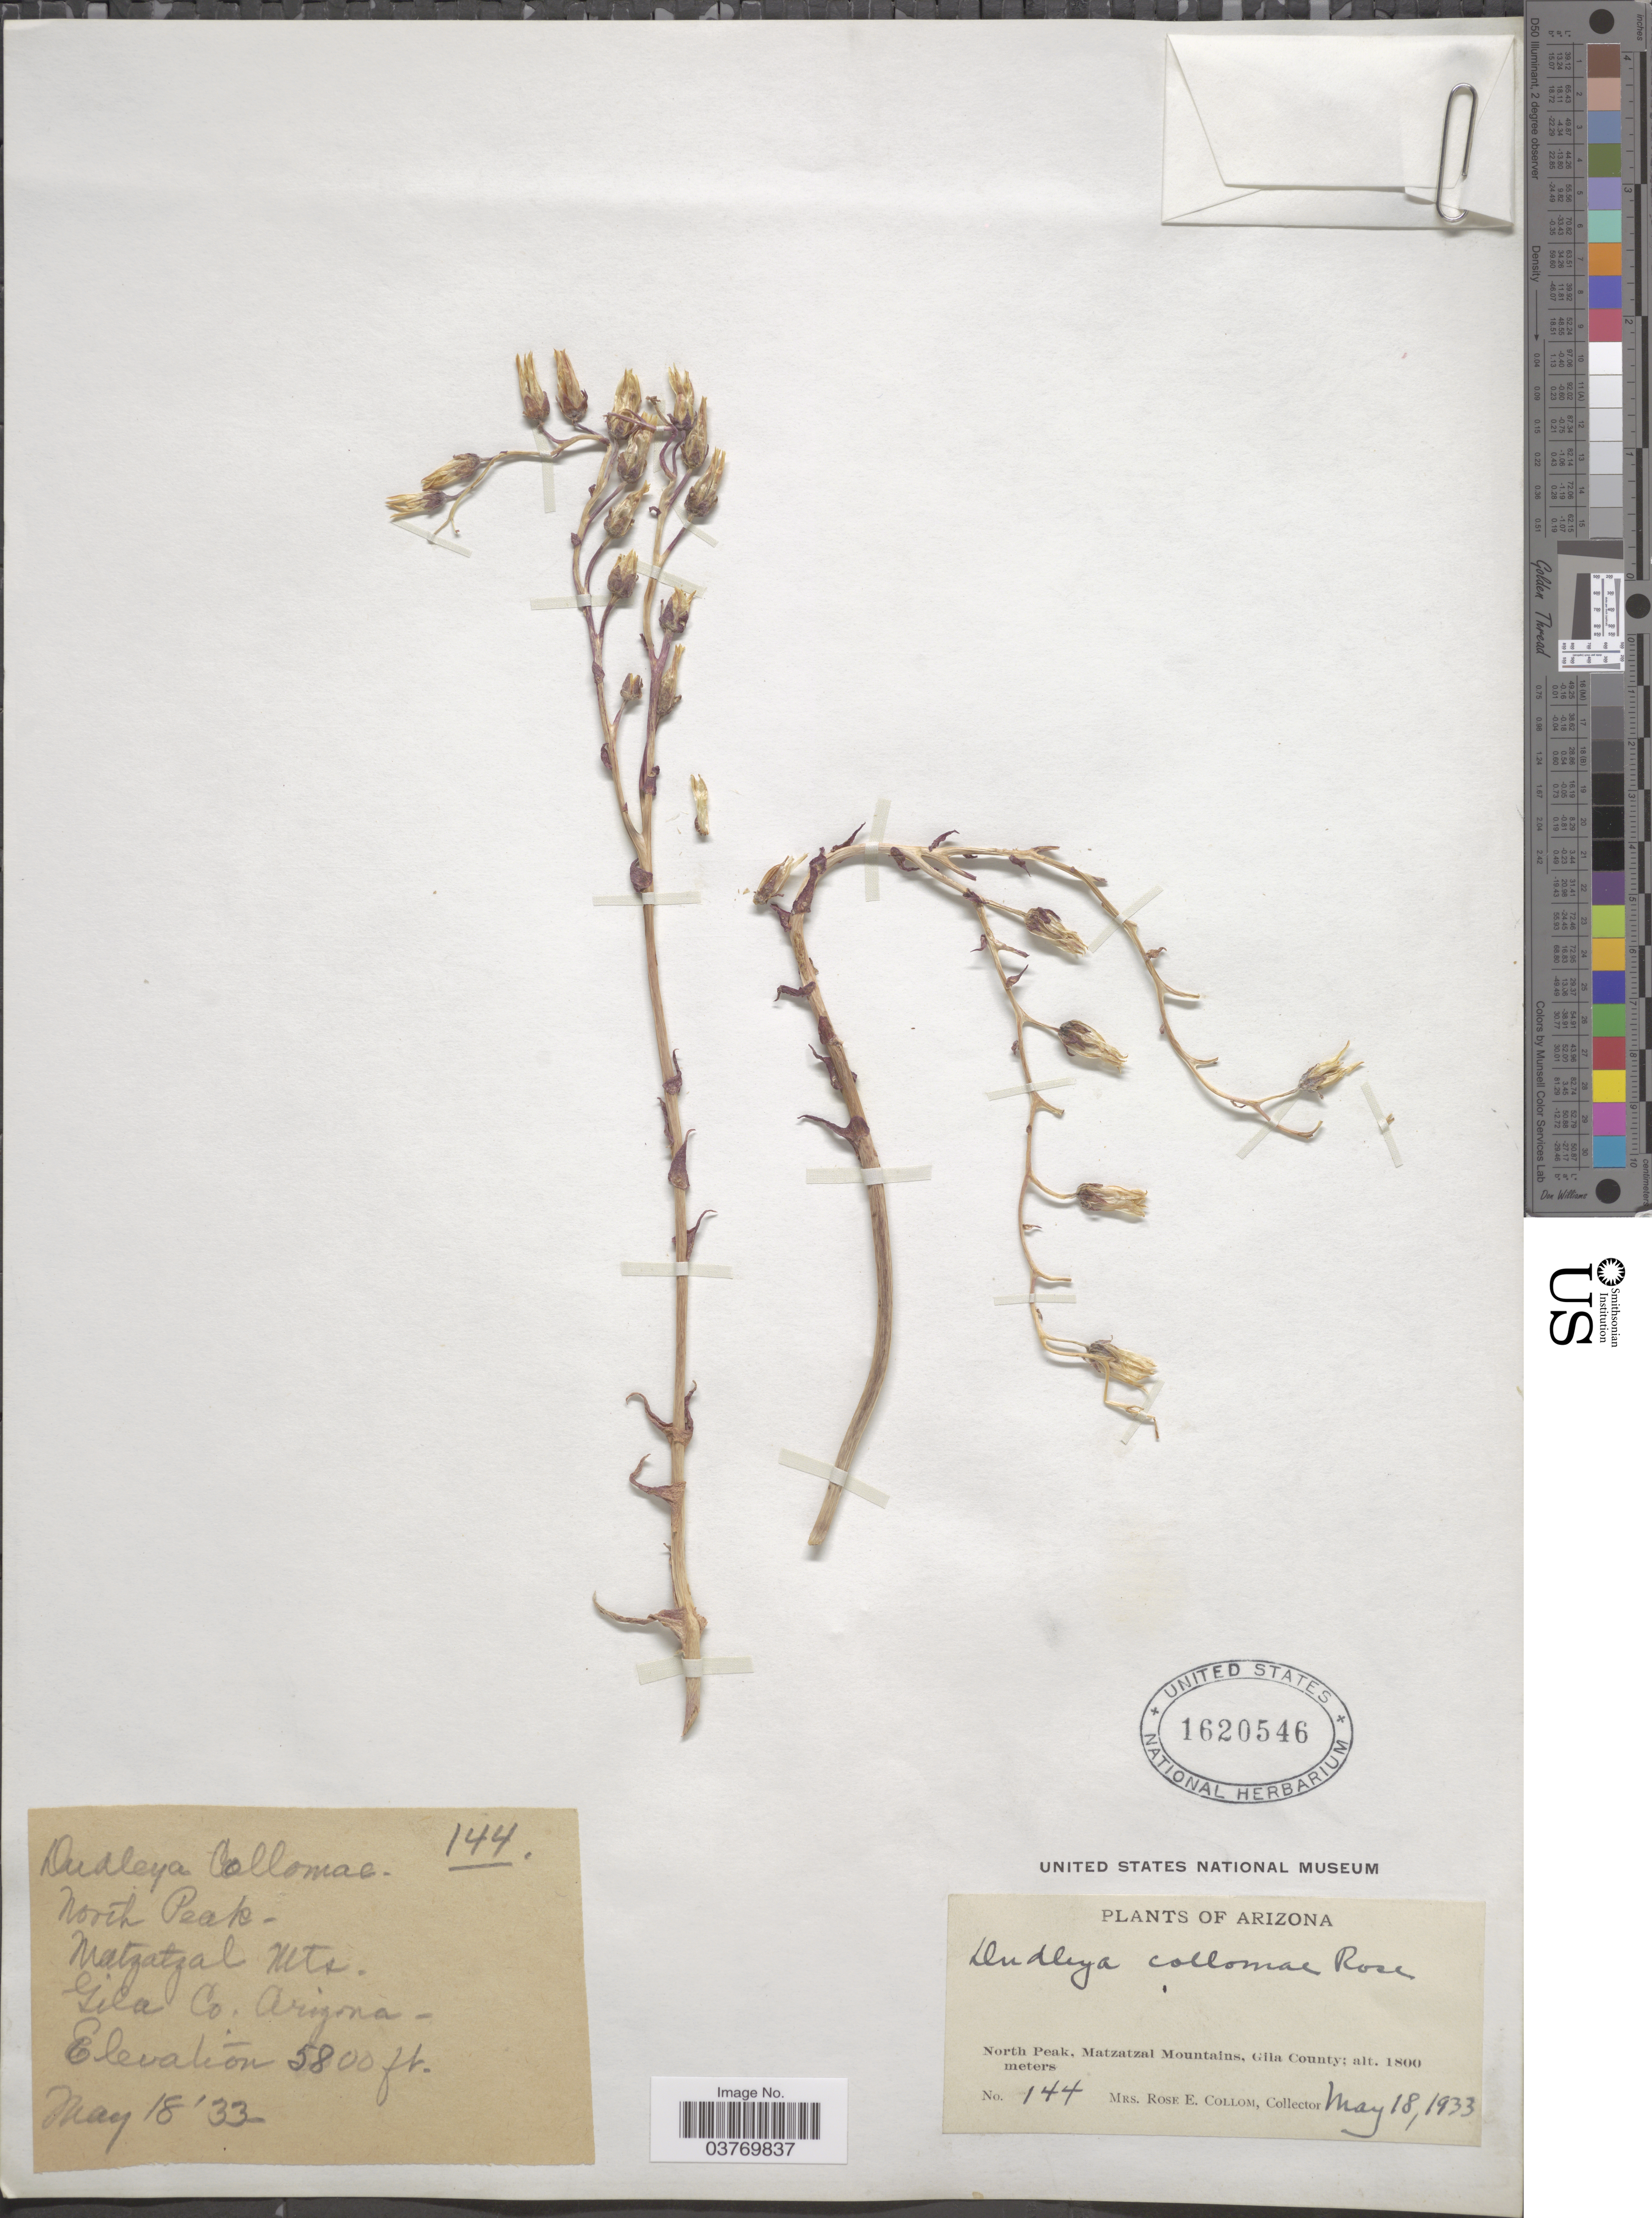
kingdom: Plantae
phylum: Tracheophyta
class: Magnoliopsida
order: Saxifragales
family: Crassulaceae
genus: Dudleya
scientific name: Dudleya collomiae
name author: Rose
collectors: R. E. Collom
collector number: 144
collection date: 1933-05-18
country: United States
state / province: Arizona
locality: North Peak, Matzatzal Mountains, Gila County.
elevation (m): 1800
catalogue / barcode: US 1620546